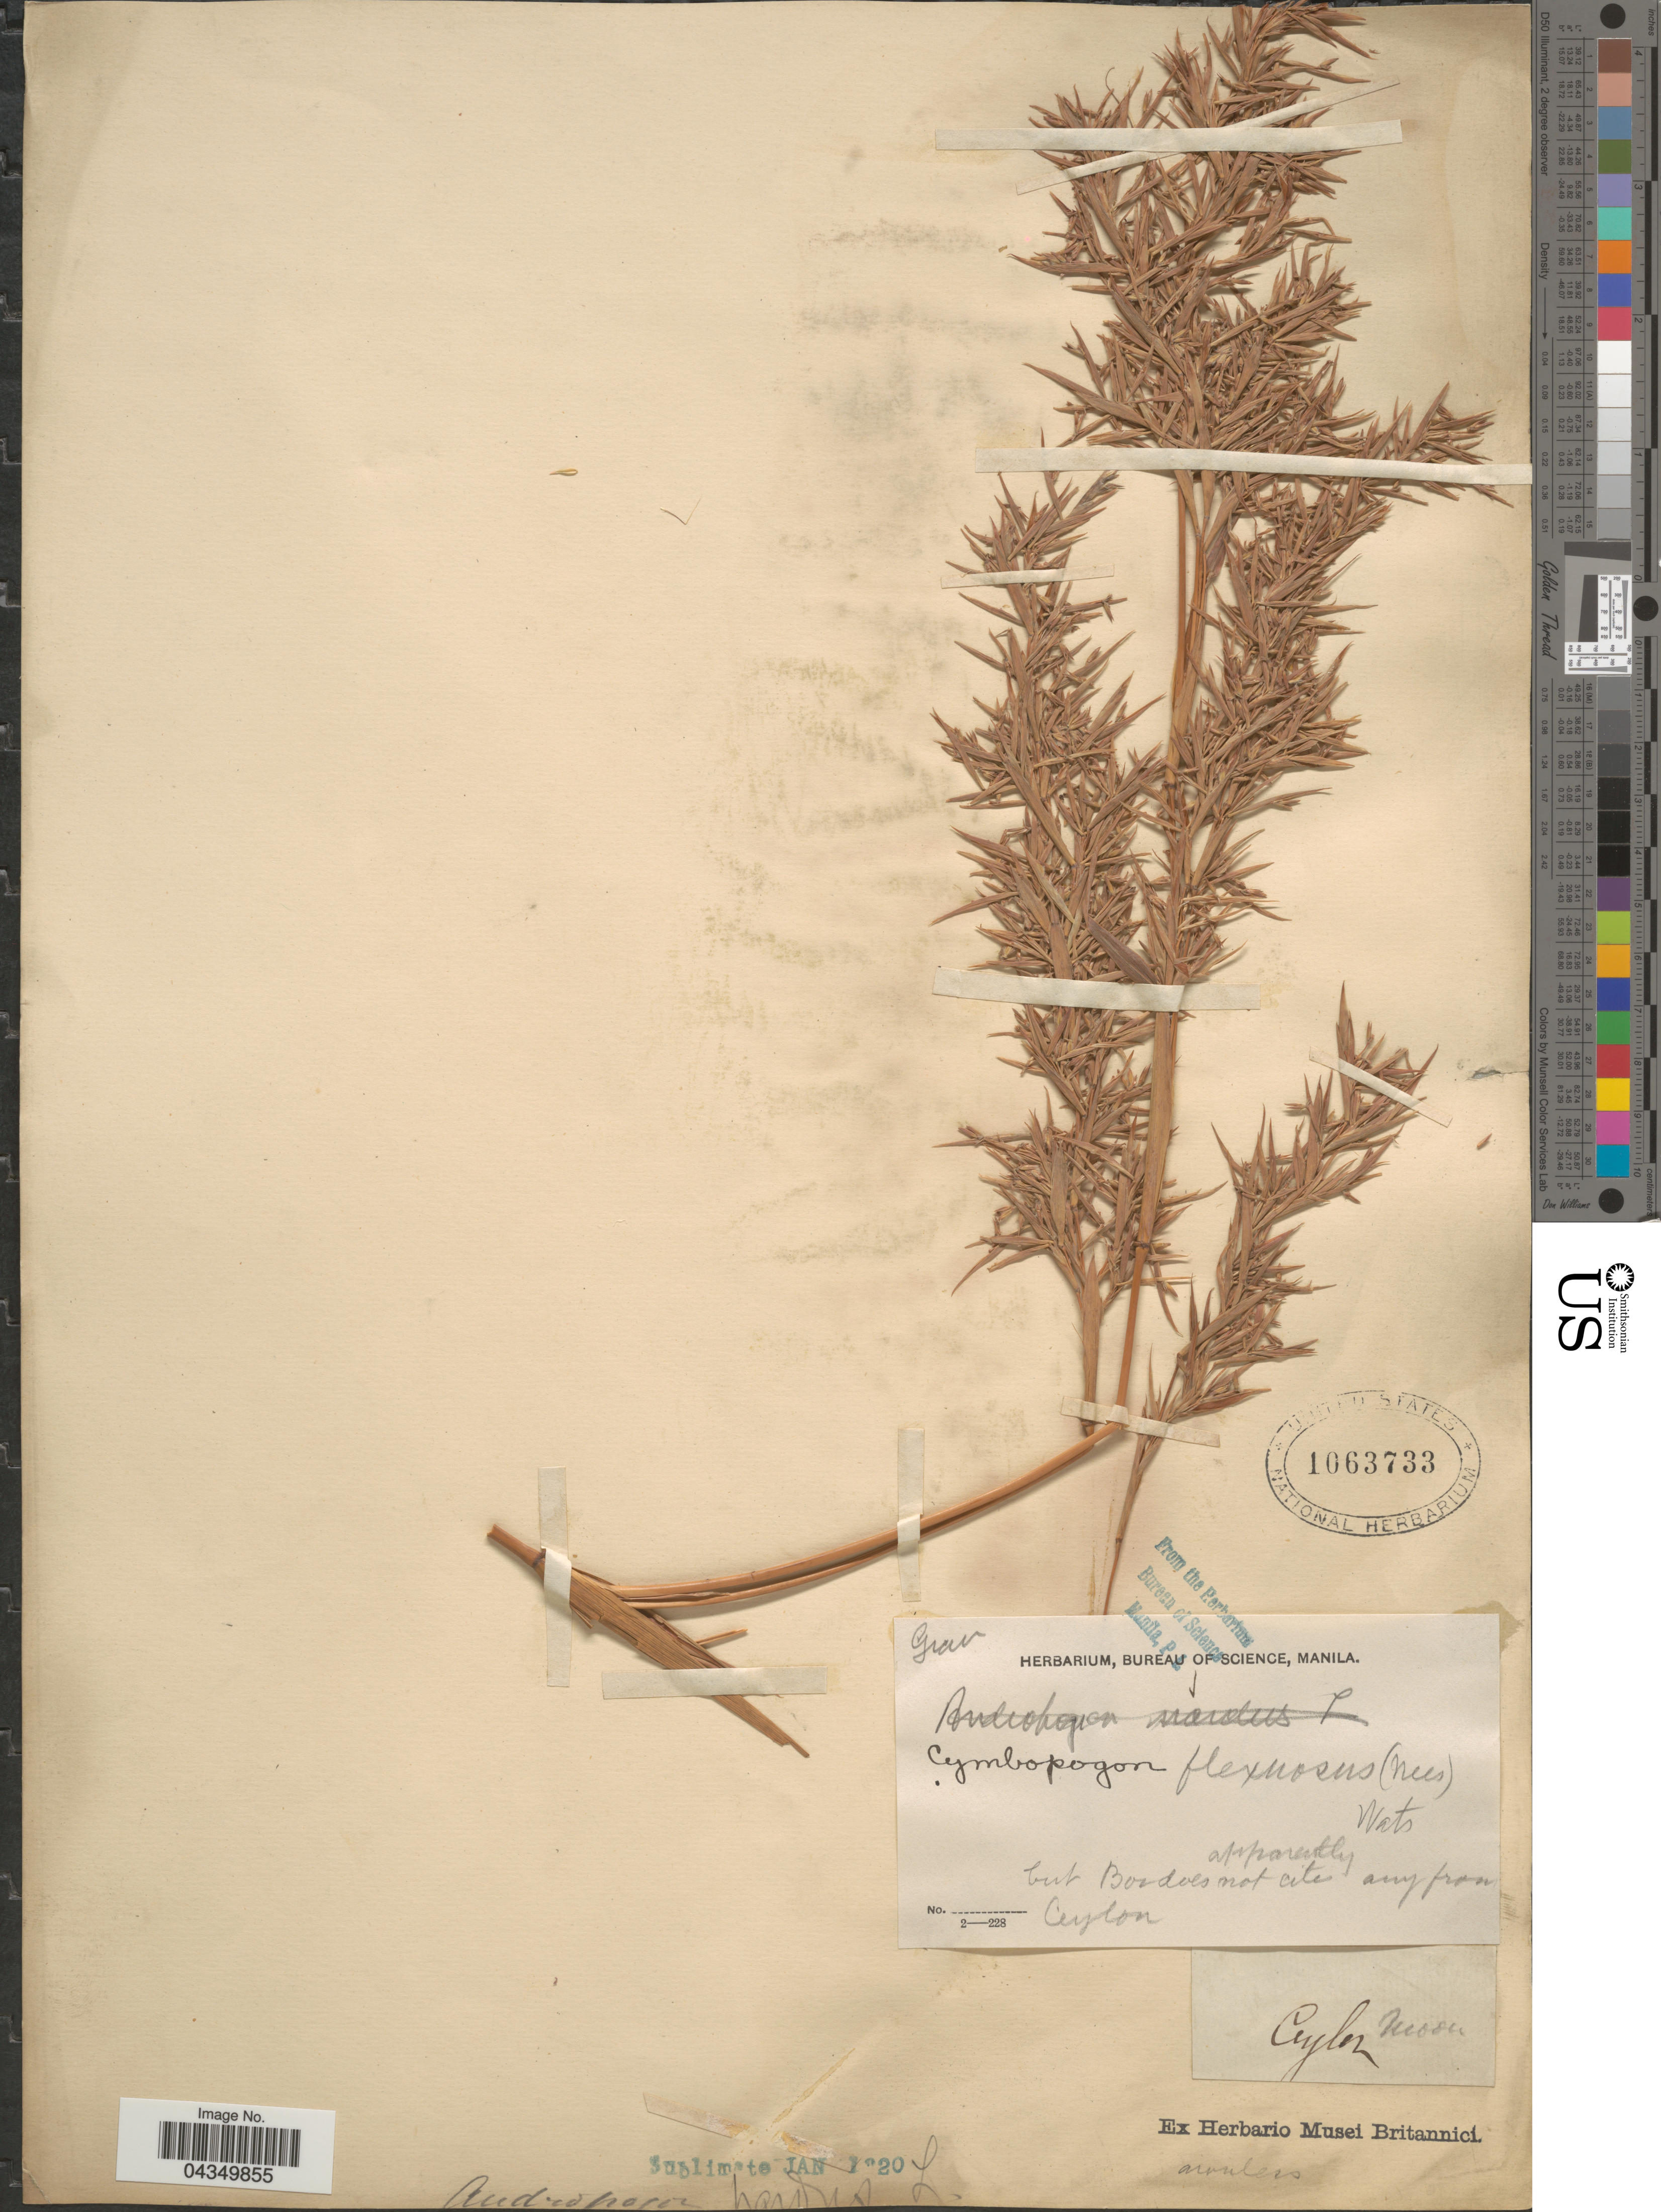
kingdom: Plantae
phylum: Tracheophyta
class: Liliopsida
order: Poales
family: Poaceae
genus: Cymbopogon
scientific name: Cymbopogon flexuosus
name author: (Nees ex Steud.) Will. Watson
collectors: ex herb. Bureau of Science Manila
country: Sri Lanka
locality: Ceylon.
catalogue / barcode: US 1063733